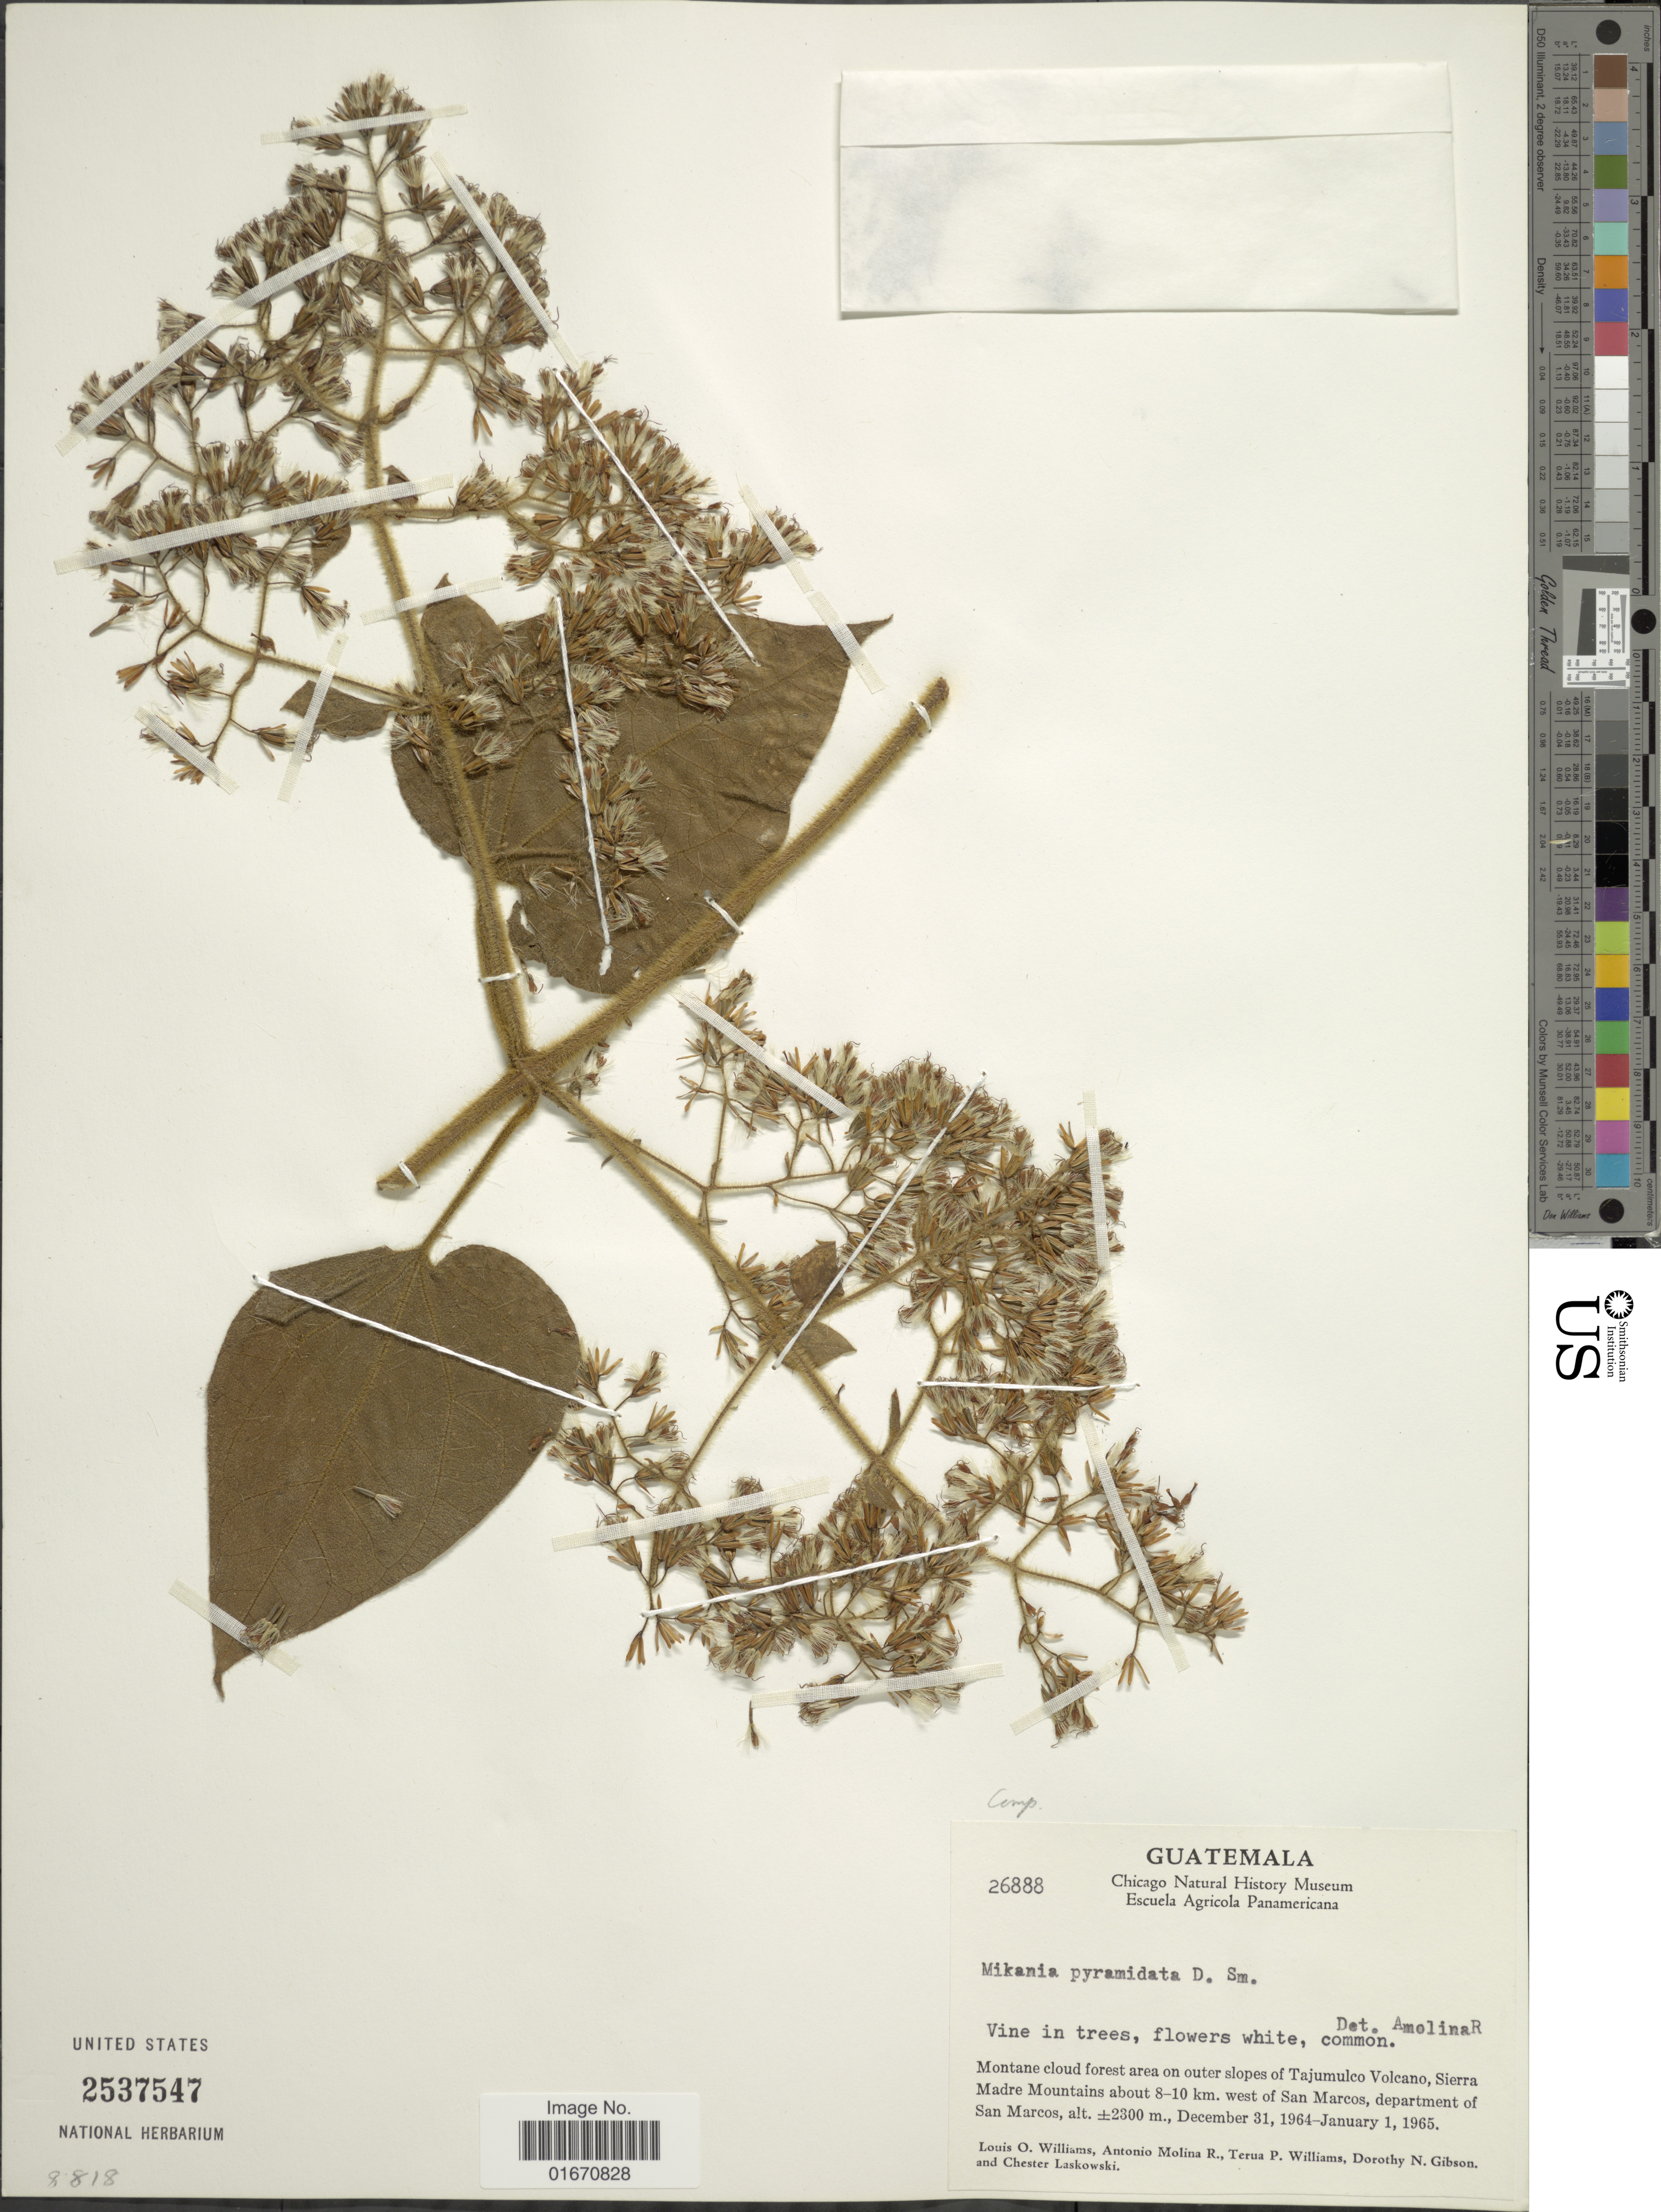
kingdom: Plantae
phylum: Tracheophyta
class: Magnoliopsida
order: Asterales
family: Asteraceae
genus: Mikania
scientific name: Mikania pyramidata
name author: Donn. Sm.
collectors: L. O. Williams, A. Molina R., T. P. Williams, D. N. Gibson & C. Laskowski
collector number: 26888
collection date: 1964-12-31/1965-01-01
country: Guatemala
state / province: San Marcos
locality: Area on outer slopes of Tajumulco Volcano, Sierra Madre Mountains about 8-10 km west of San Marcos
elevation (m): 2300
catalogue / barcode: US 2537547